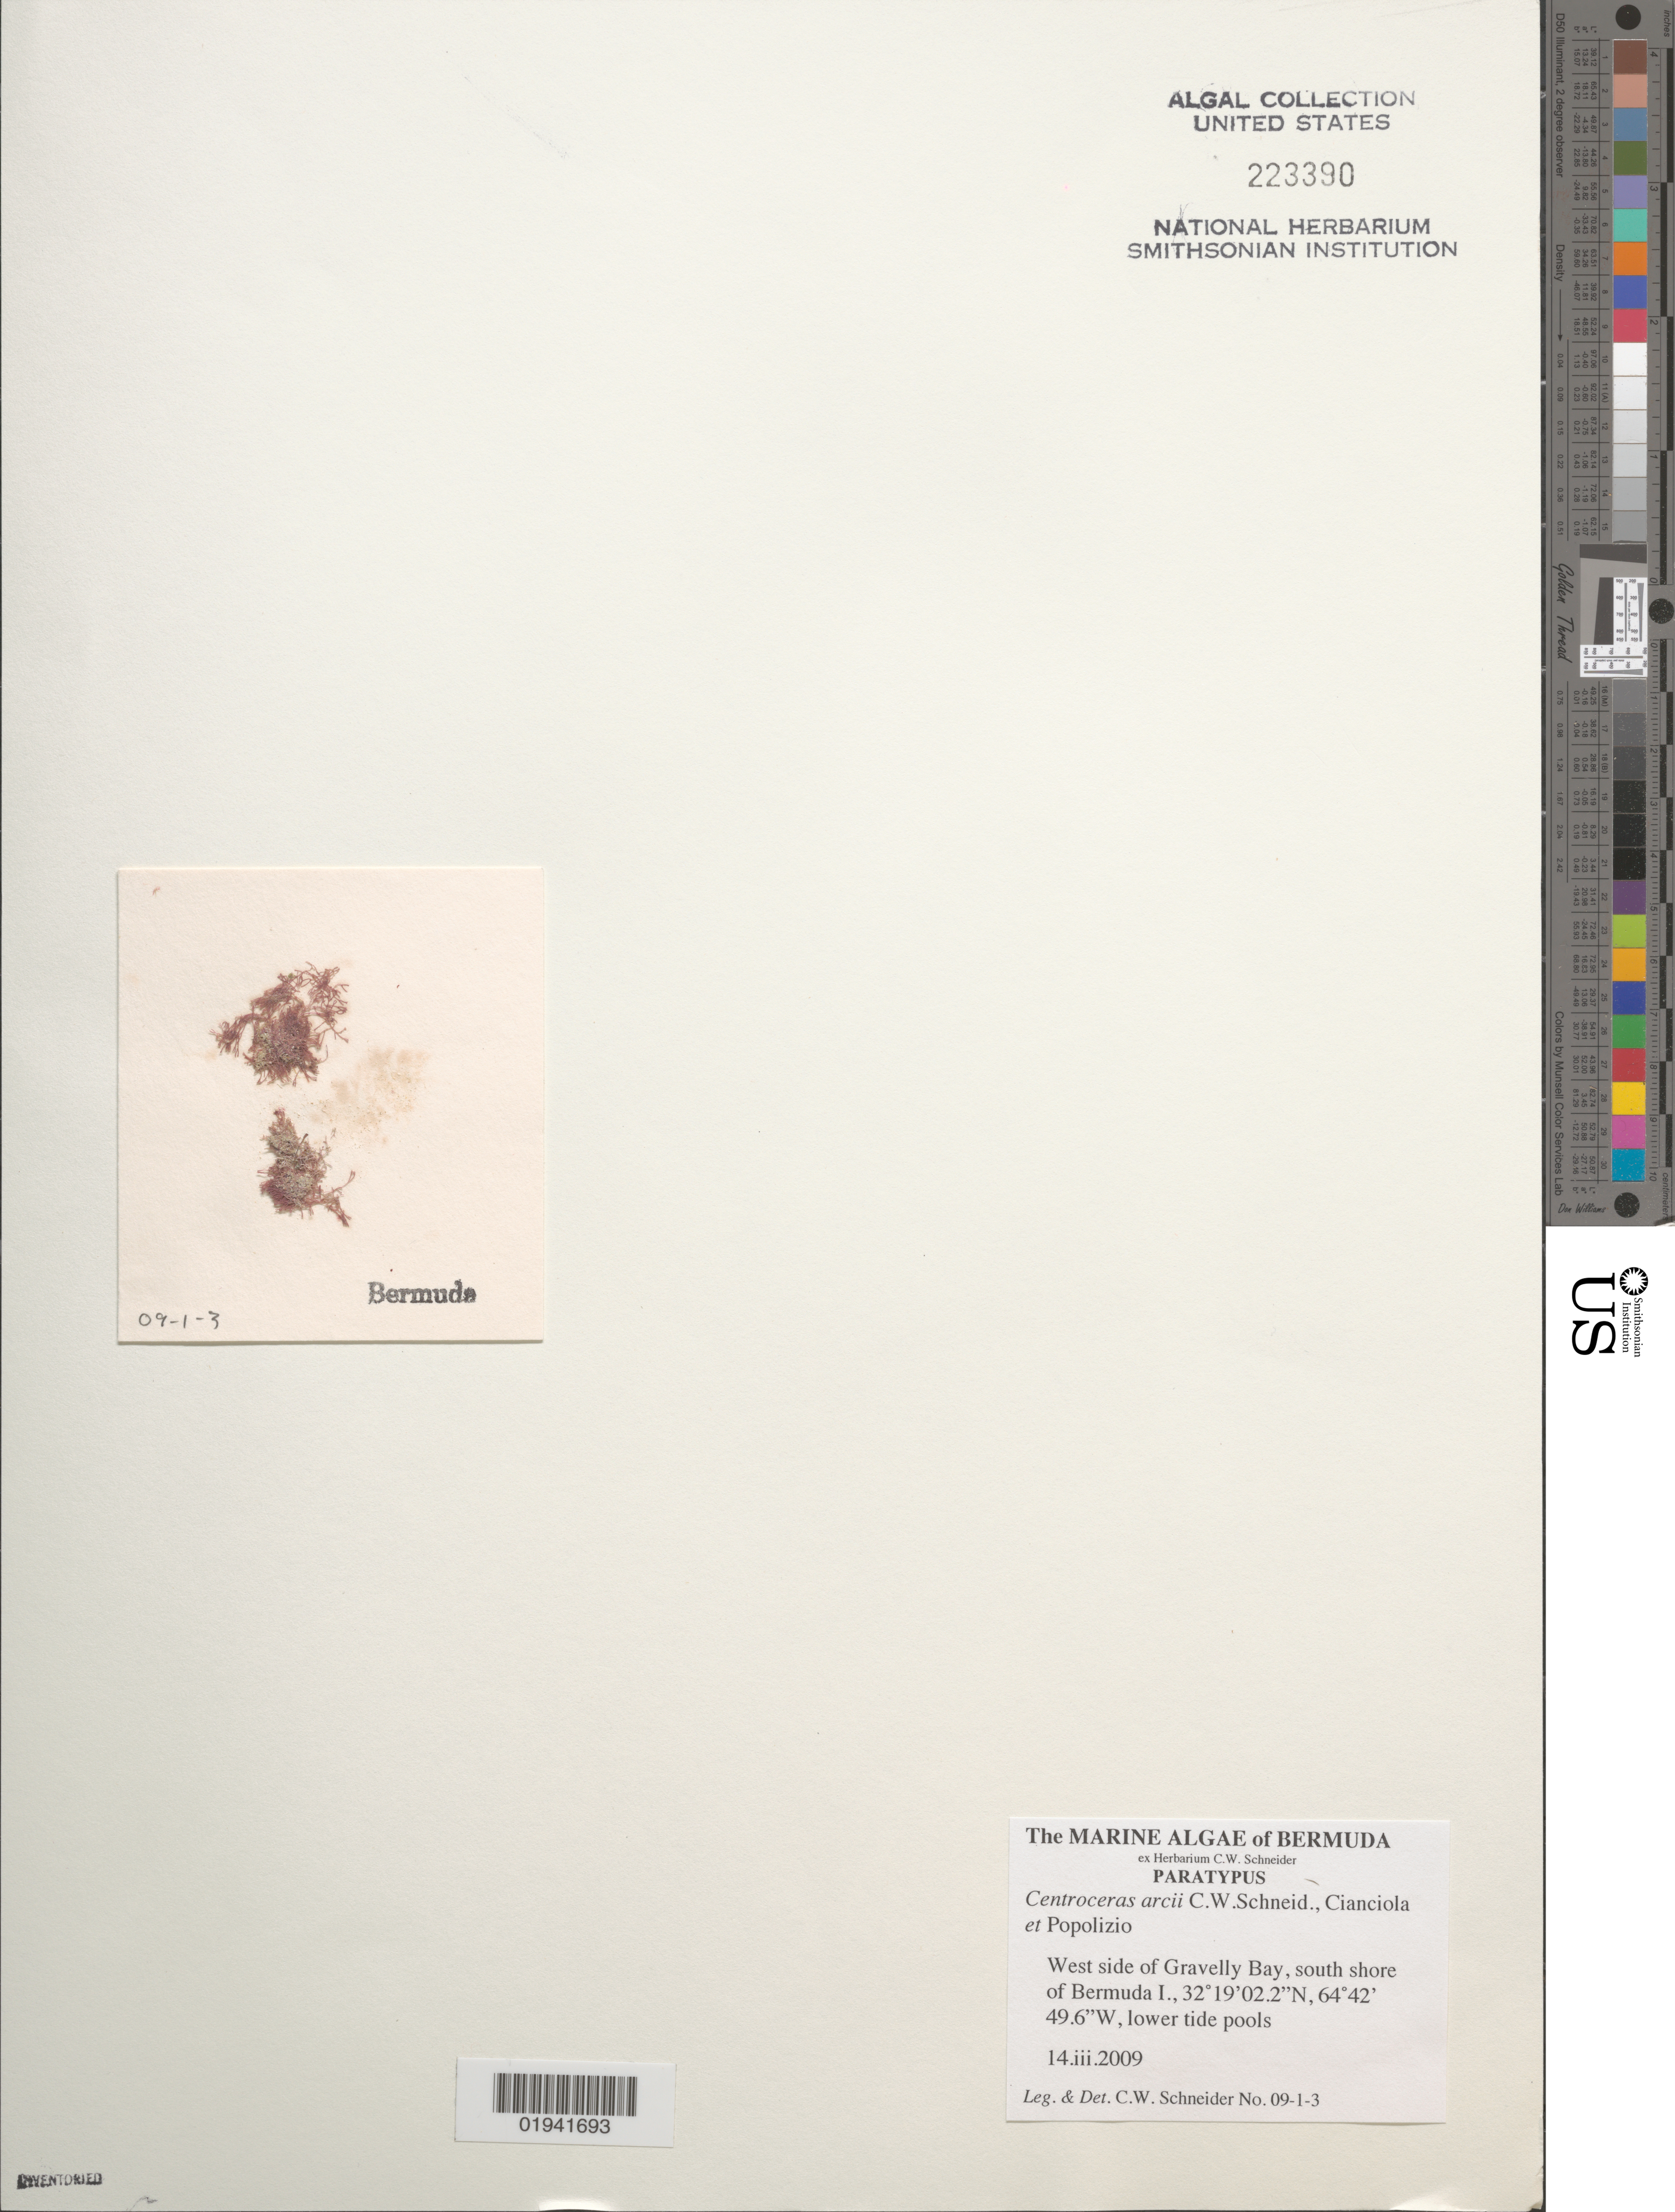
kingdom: Plantae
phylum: Rhodophyta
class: Florideophyceae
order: Ceramiales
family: Ceramiaceae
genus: Centroceras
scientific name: Centroceras arcii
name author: C.W. Schneid. et al. in C.W. Schneid. et al.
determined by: Schneider, C. W.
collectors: C. W. Schneider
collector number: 09-1-3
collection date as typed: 14 Mar 2009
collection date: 2009-03-14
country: Bermuda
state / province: Smithʼs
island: Bermuda Island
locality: West side of Gravelly Bay, south shore of Bermuda Island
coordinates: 32 19'02.2"N, 64 42'49.6"W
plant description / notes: Paratype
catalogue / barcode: US 223390